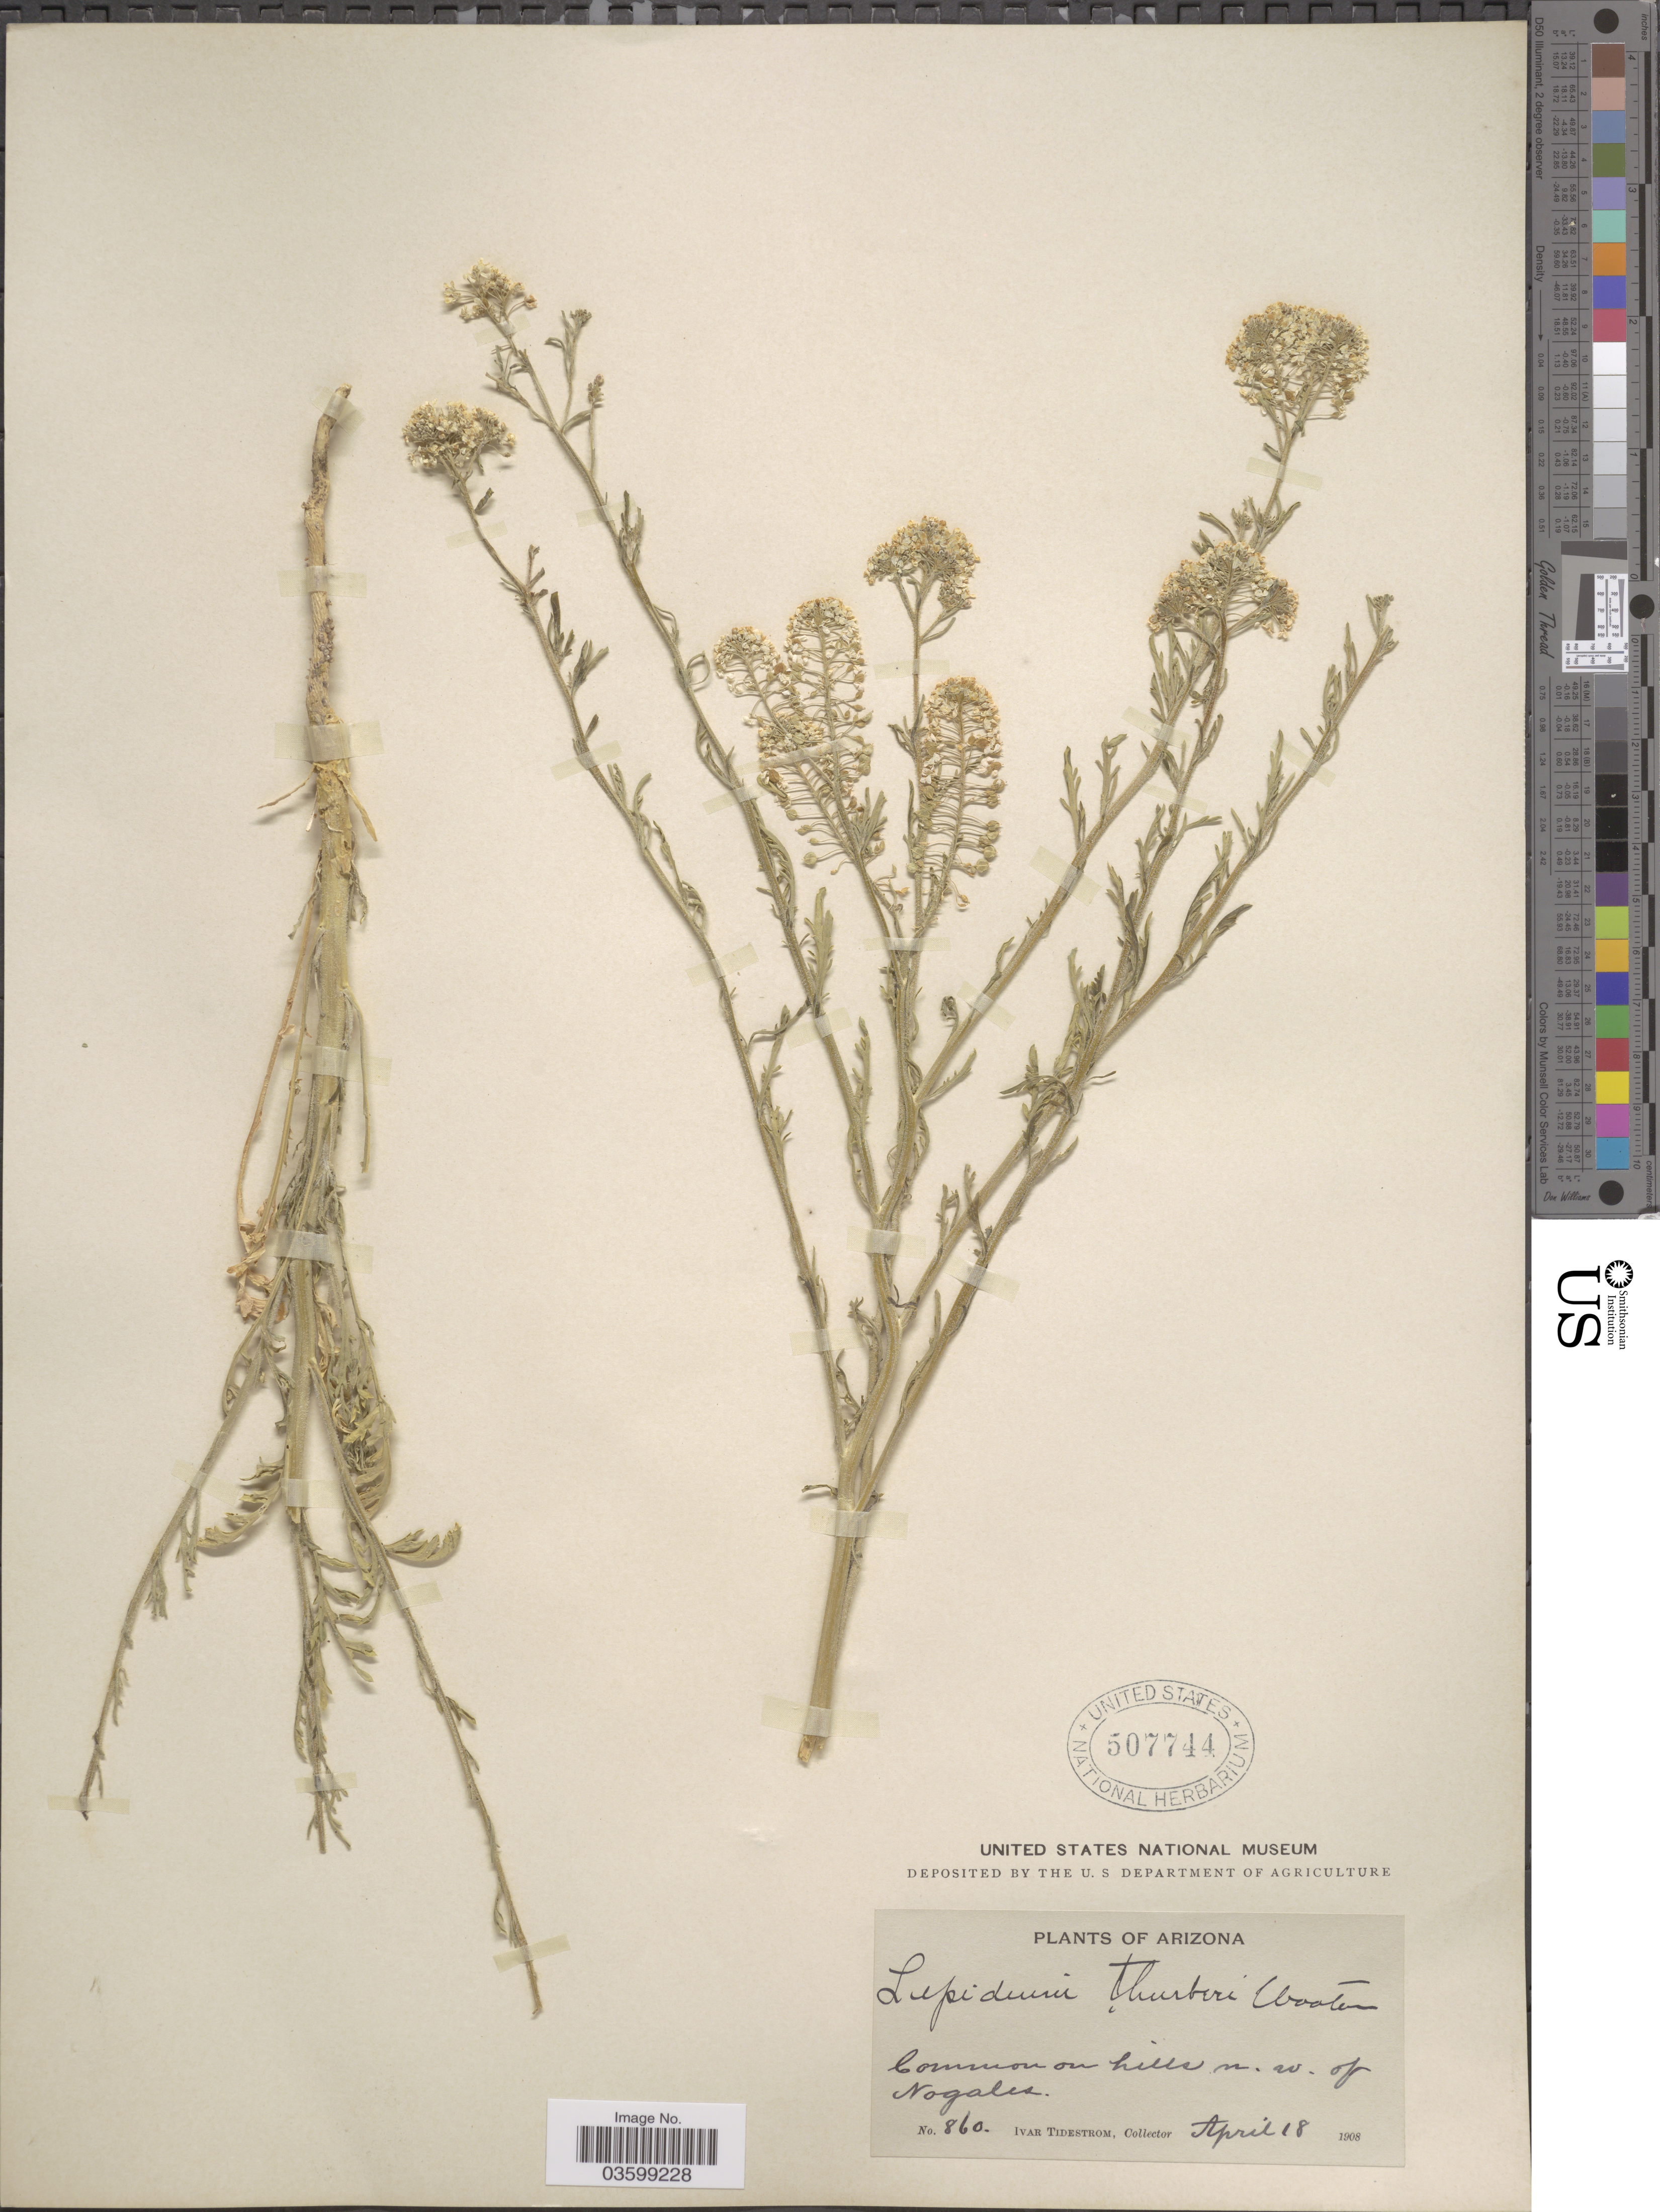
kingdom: Plantae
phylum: Tracheophyta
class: Magnoliopsida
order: Brassicales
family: Brassicaceae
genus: Lepidium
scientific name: Lepidium thurberi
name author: Wooton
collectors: I. F. Tidestrom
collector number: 860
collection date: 1908-04-18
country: United States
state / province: Arizona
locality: Common on hills n. w. of Nogales.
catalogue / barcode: US 507744